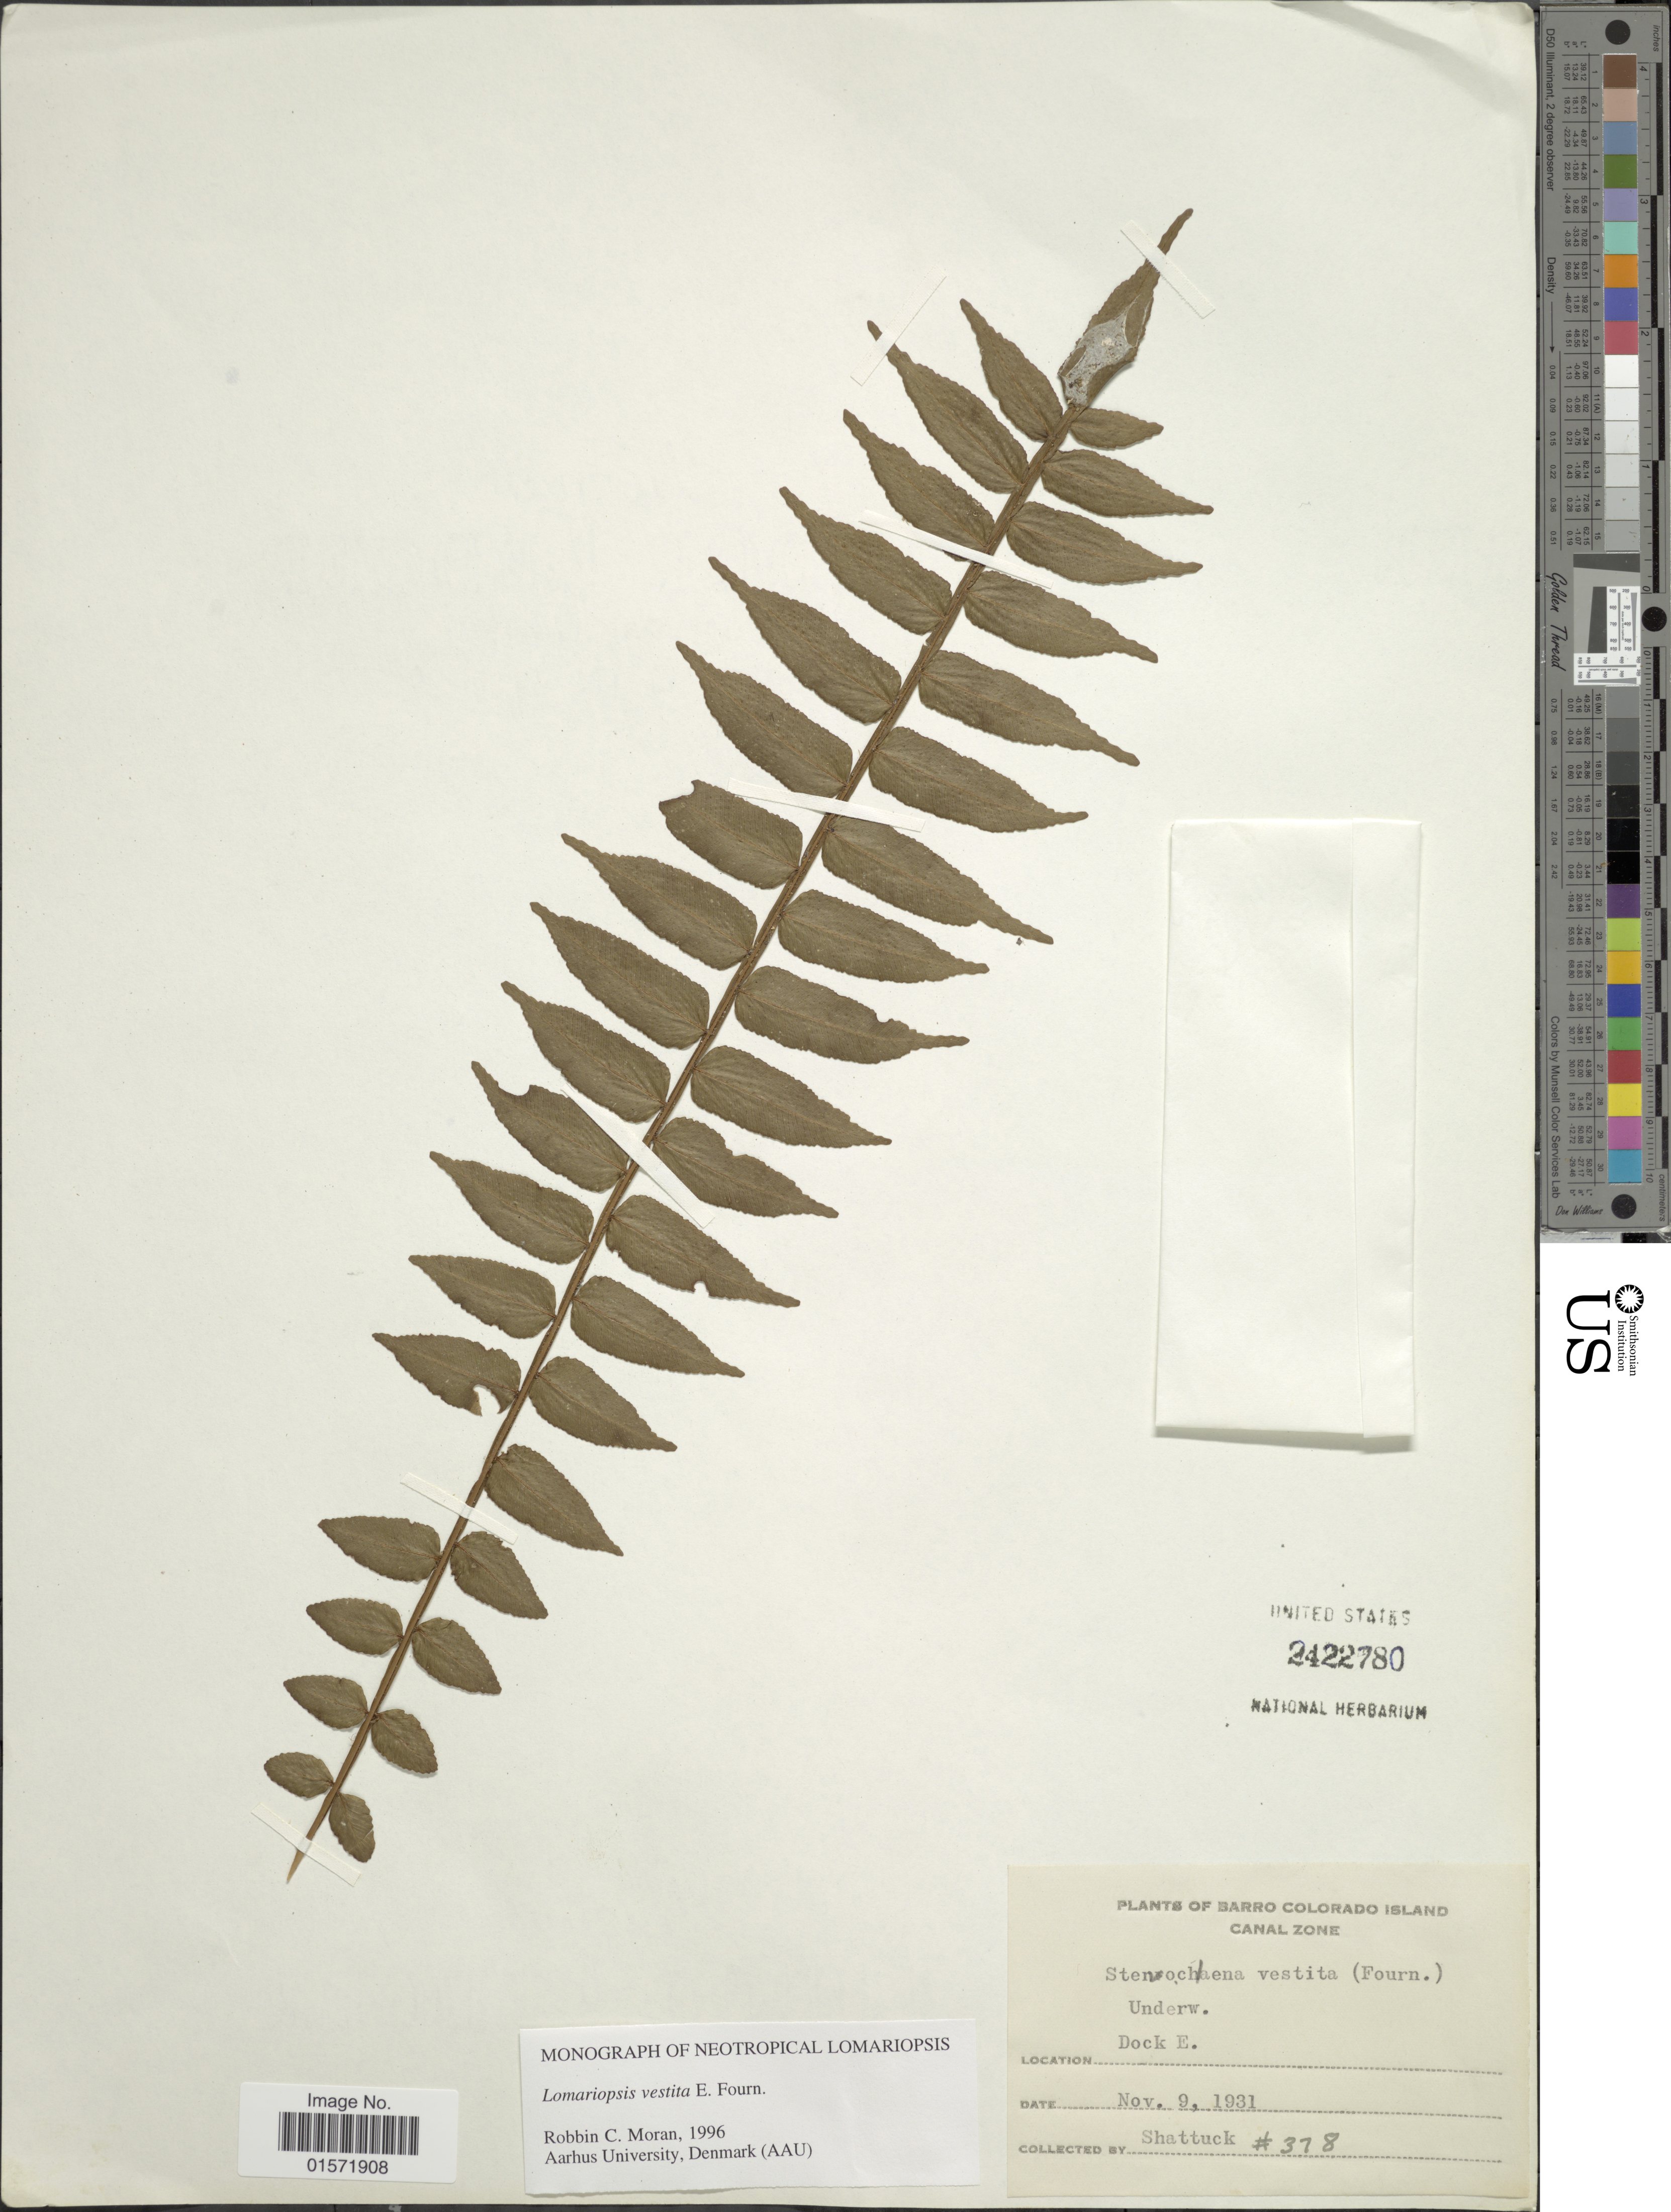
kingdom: Plantae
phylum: Tracheophyta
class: Polypodiopsida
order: Polypodiales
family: Lomariopsidaceae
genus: Lomariopsis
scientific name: Lomariopsis vestita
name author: E. Fourn.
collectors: Shattuck, --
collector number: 378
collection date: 1931-11-09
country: Panama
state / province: Panamá Oeste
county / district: Canal Zone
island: Barro Colorado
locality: Barro Colorado Island, Canal Zone, Dock E.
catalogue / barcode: US 2422780